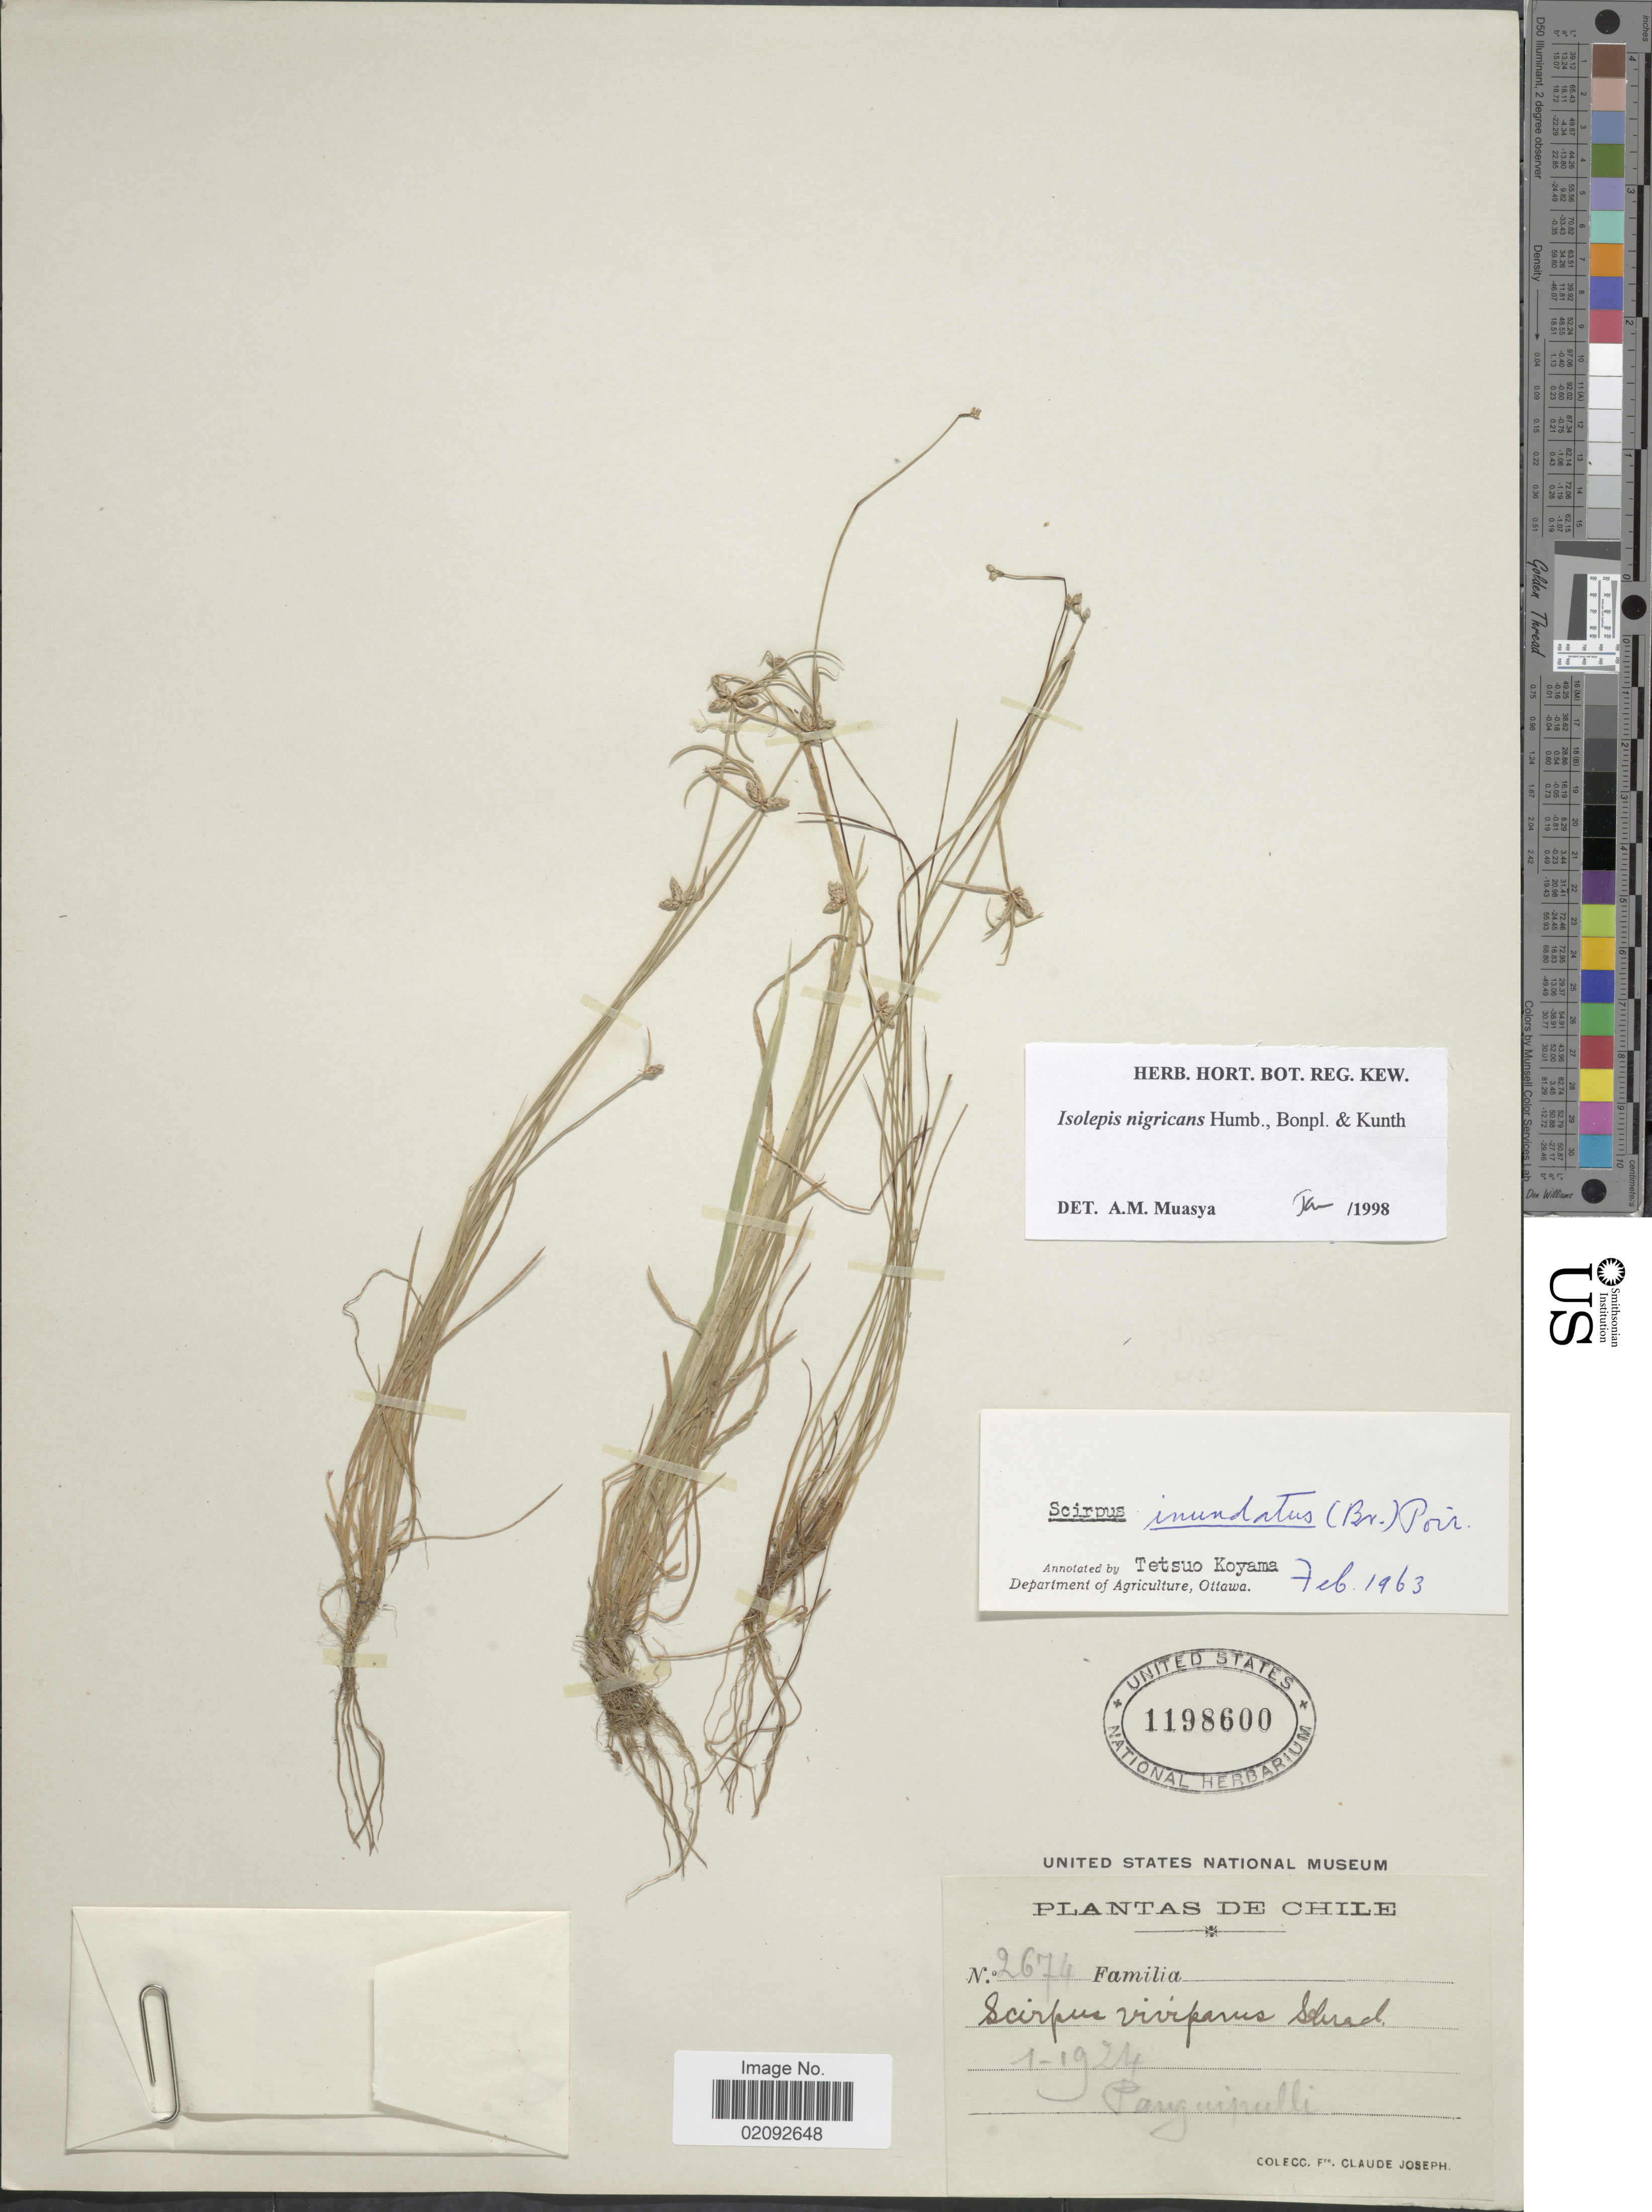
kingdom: Plantae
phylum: Tracheophyta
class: Liliopsida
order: Poales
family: Cyperaceae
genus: Isolepis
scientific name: Isolepis nigricans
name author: Kunth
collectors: Bro. Claude-Joseph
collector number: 2674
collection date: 1924-01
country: Chile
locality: Panguipulli.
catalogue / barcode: US 1198600